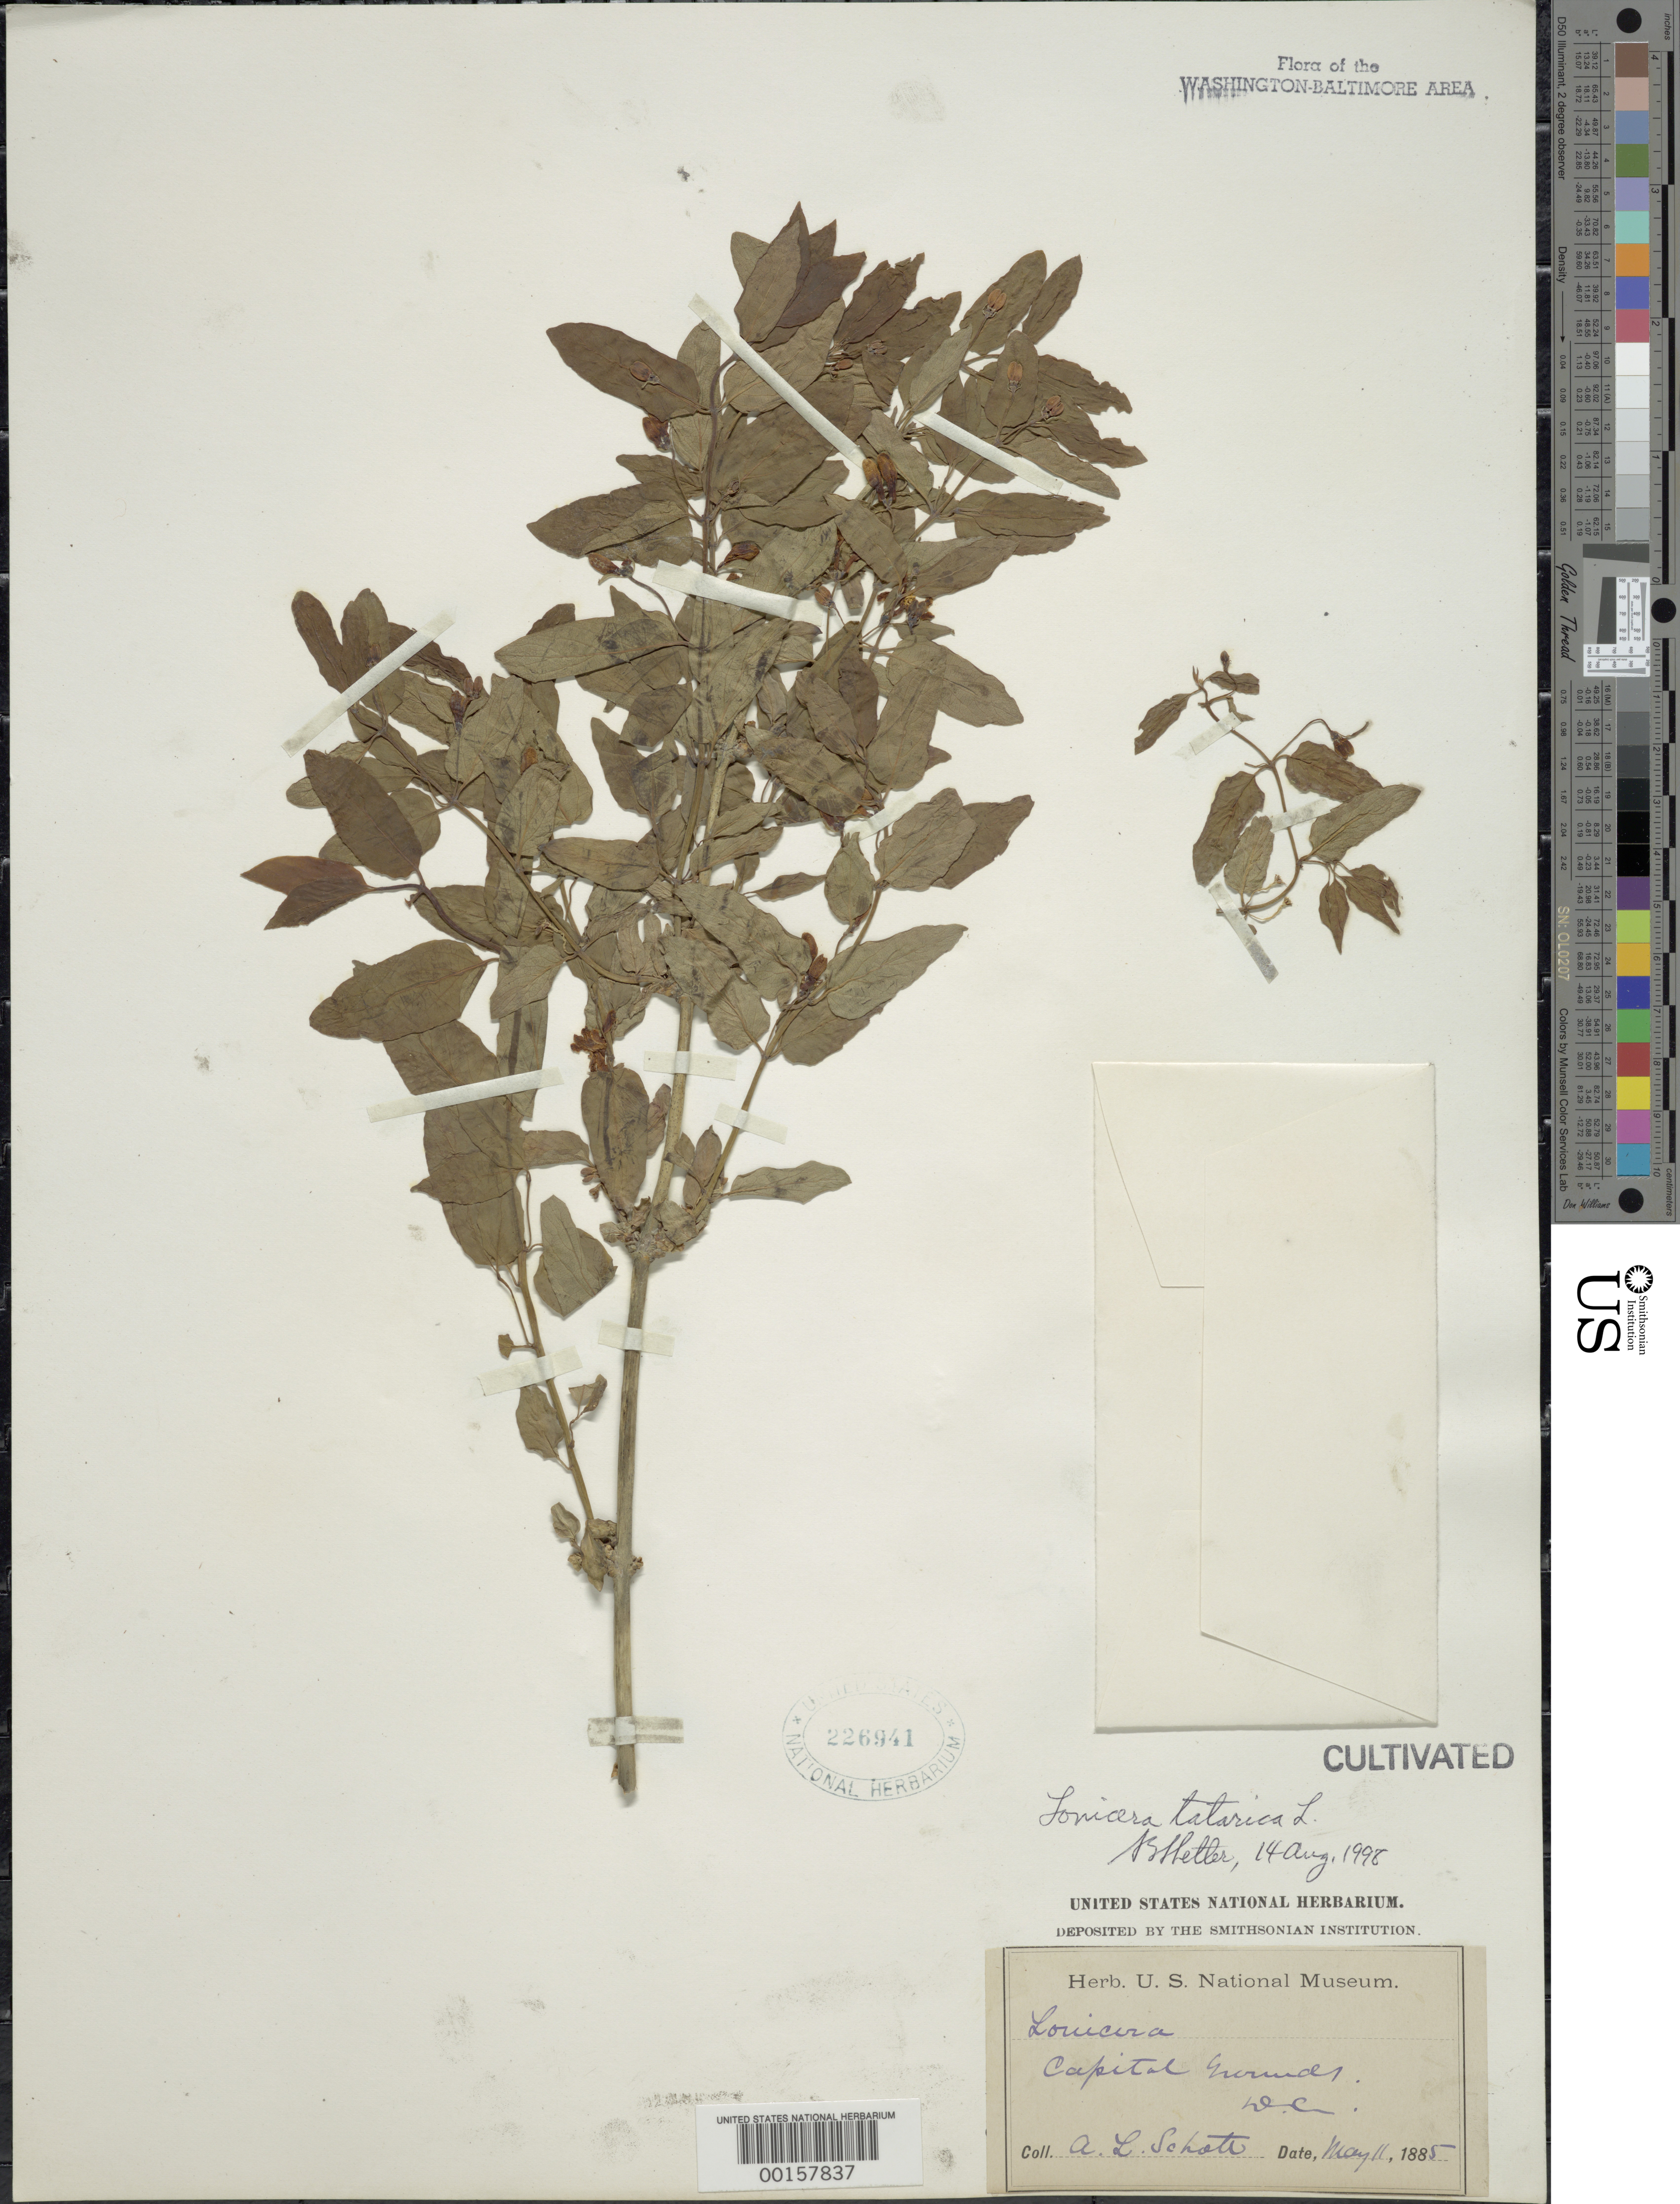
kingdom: Plantae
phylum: Tracheophyta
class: Magnoliopsida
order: Dipsacales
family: Caprifoliaceae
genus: Lonicera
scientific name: Lonicera tatarica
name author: L.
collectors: A. L. Schott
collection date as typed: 11 May 1885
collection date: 1885-05-11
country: United States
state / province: District of Columbia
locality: Capitol grounds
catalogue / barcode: US 226941